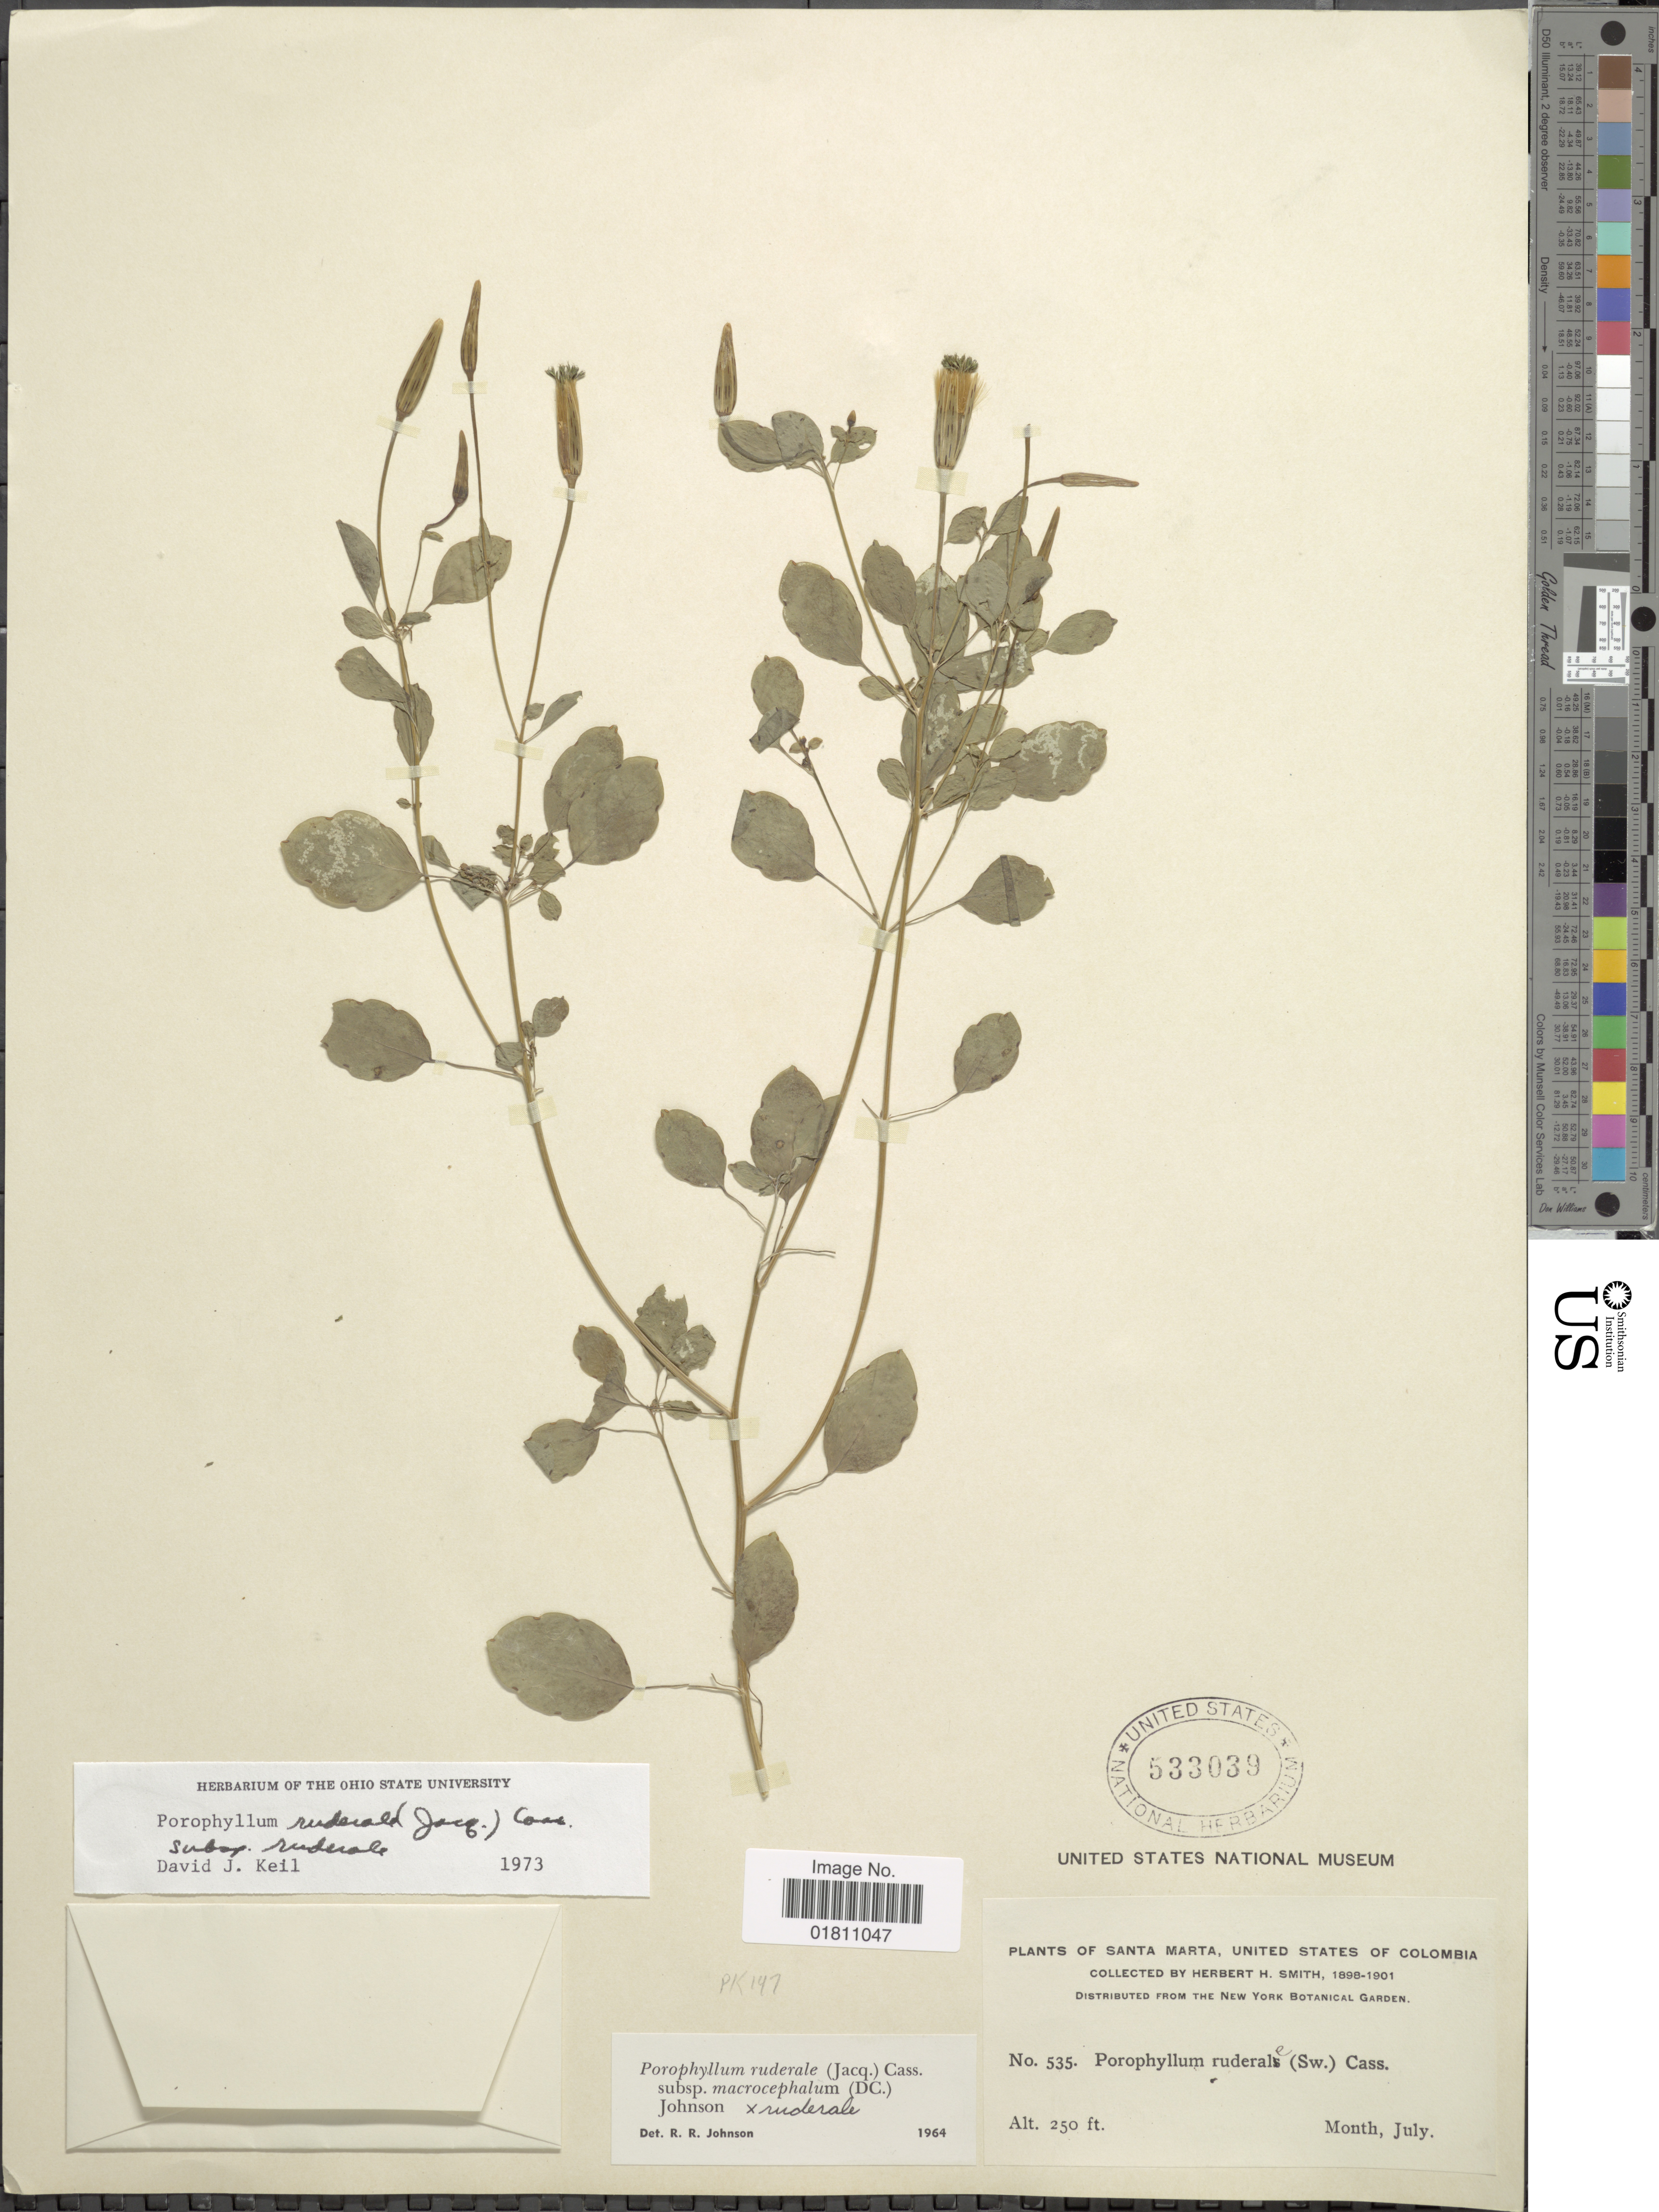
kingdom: Plantae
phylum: Tracheophyta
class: Magnoliopsida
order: Asterales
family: Asteraceae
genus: Porophyllum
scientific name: Porophyllum ruderale subsp. ruderale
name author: (Jacq.) Cass.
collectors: Herbert H. Smith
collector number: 535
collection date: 1898-07/1901-07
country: Colombia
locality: Santa Marta, United States of Colombia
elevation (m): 76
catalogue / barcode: US 533039